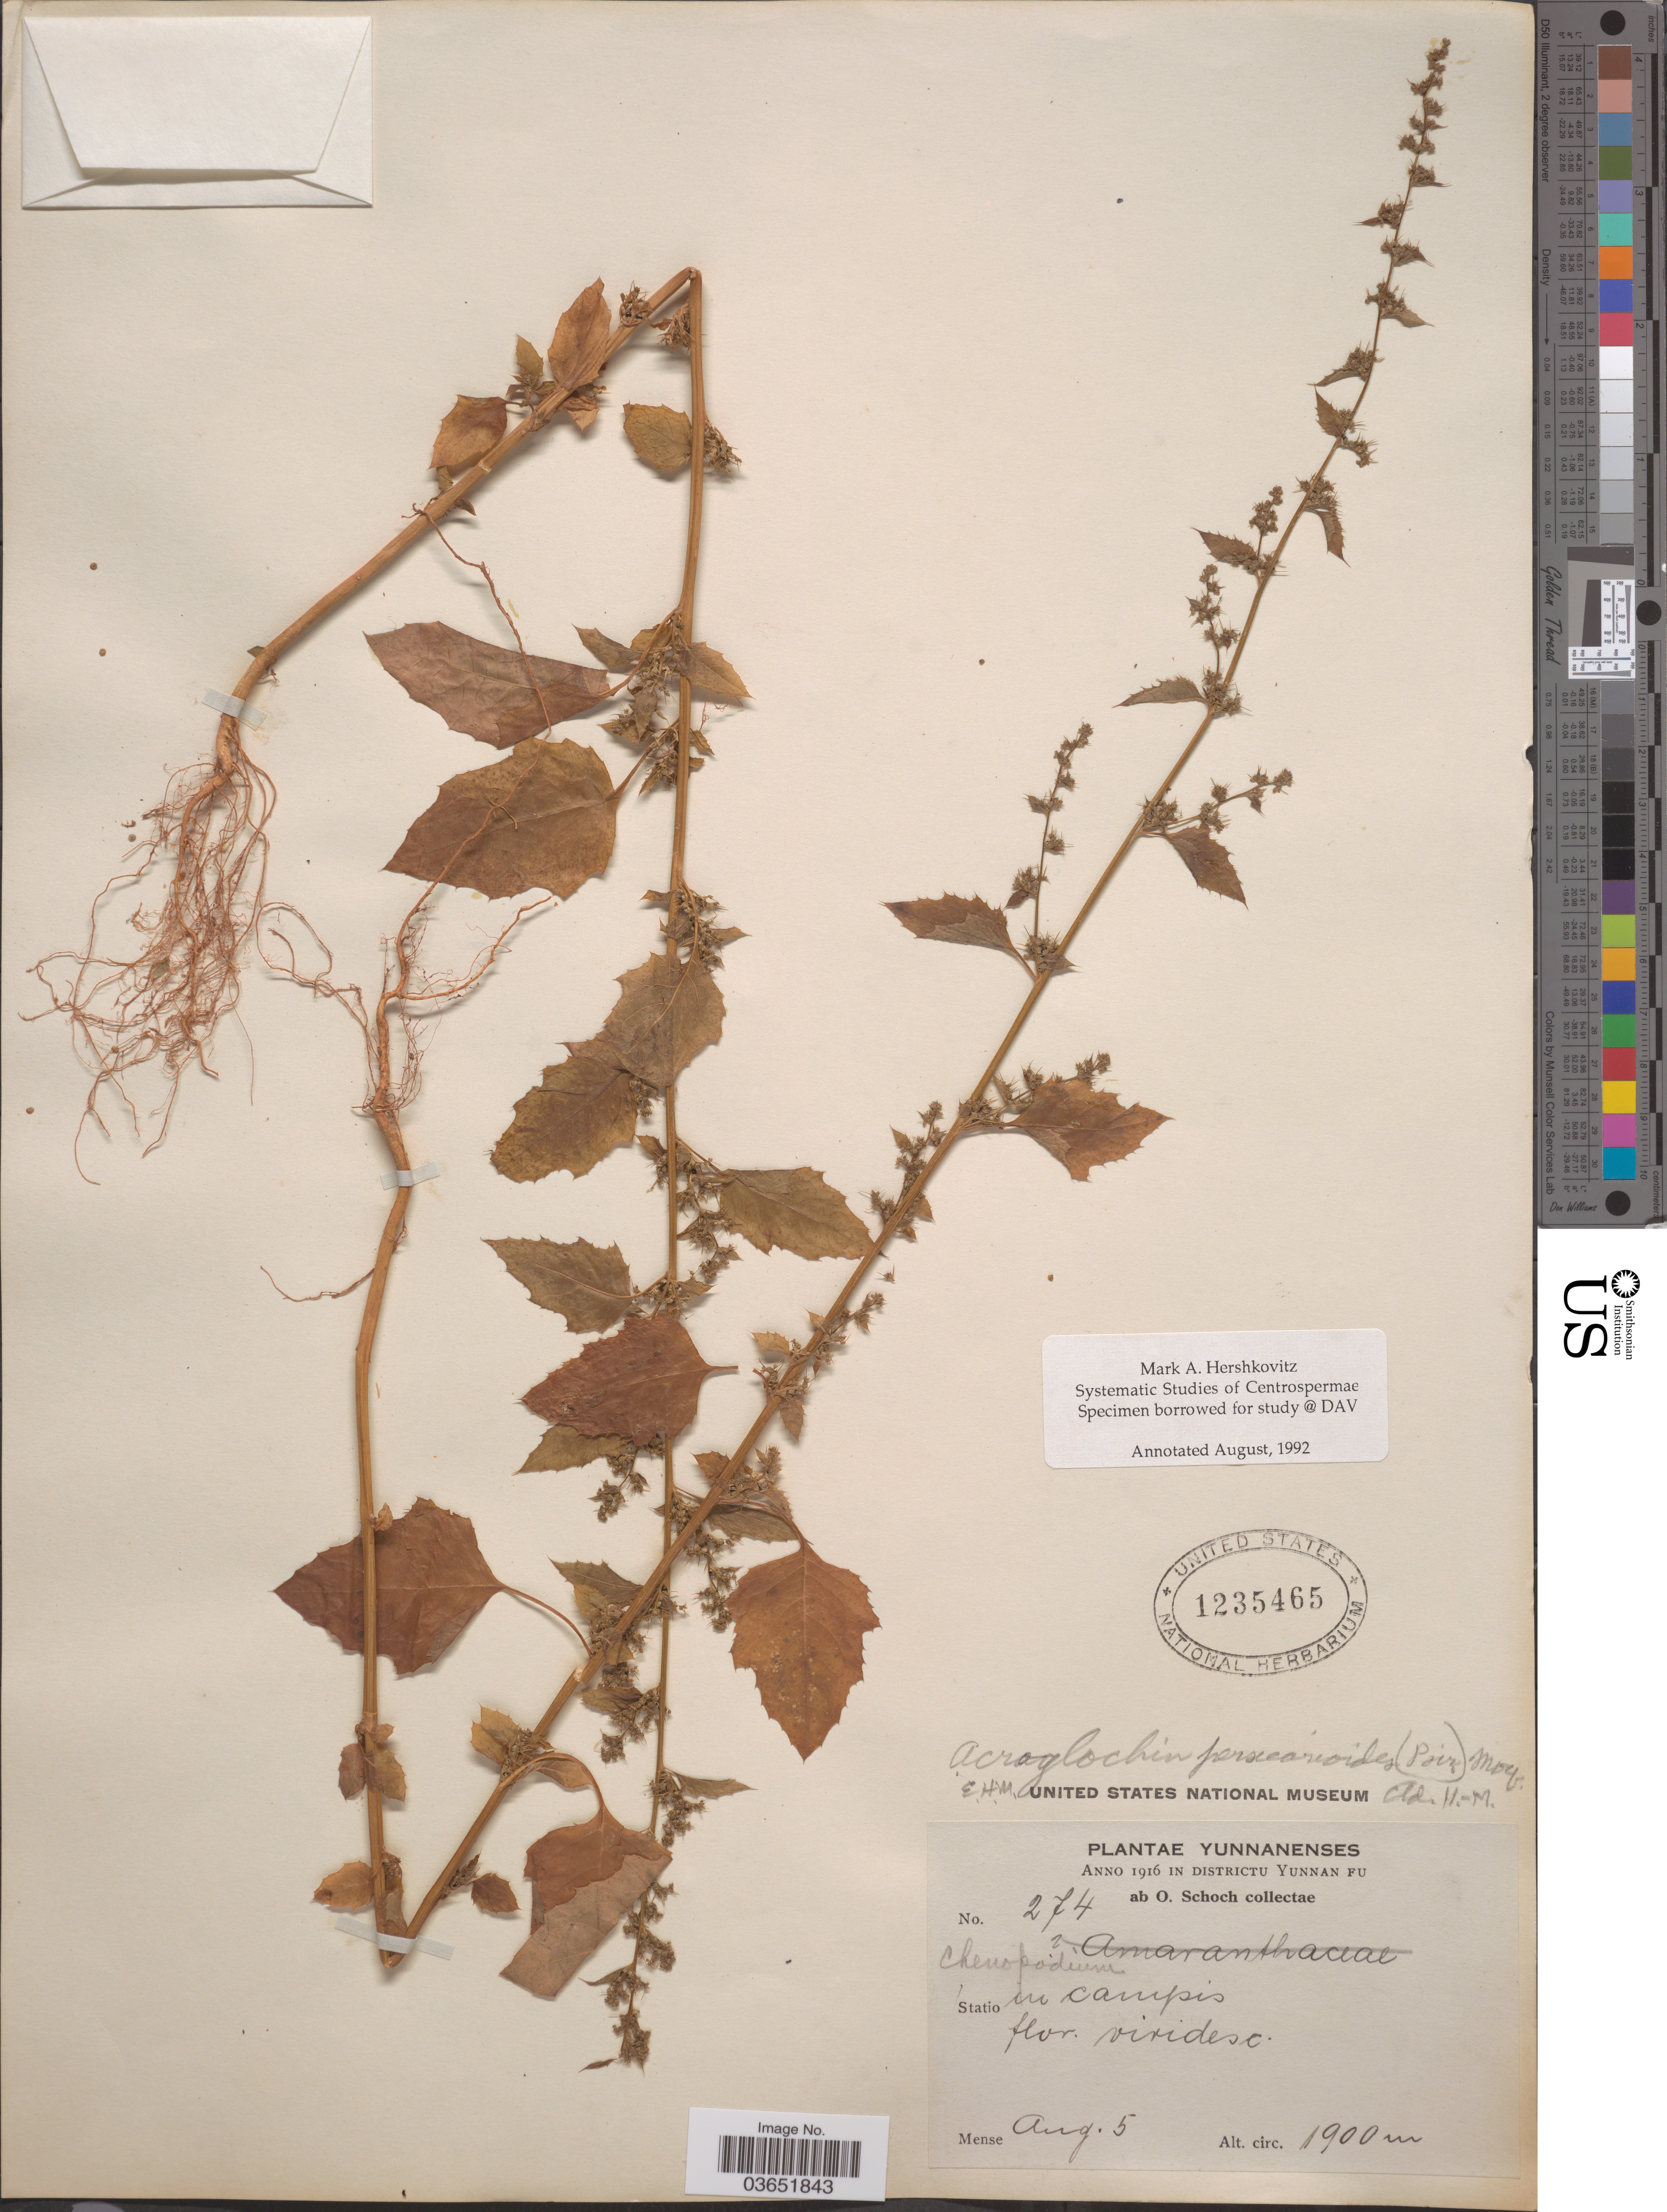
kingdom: Plantae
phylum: Tracheophyta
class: Magnoliopsida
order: Caryophyllales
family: Amaranthaceae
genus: Acroglochin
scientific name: Acroglochin persicarioides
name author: (Poir.) Moq.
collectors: O. Schoch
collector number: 274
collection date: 1916-08-05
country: China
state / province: Yunnan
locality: Districtu Yunnan Fu. Statio in campis.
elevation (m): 1900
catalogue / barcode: US 1235465